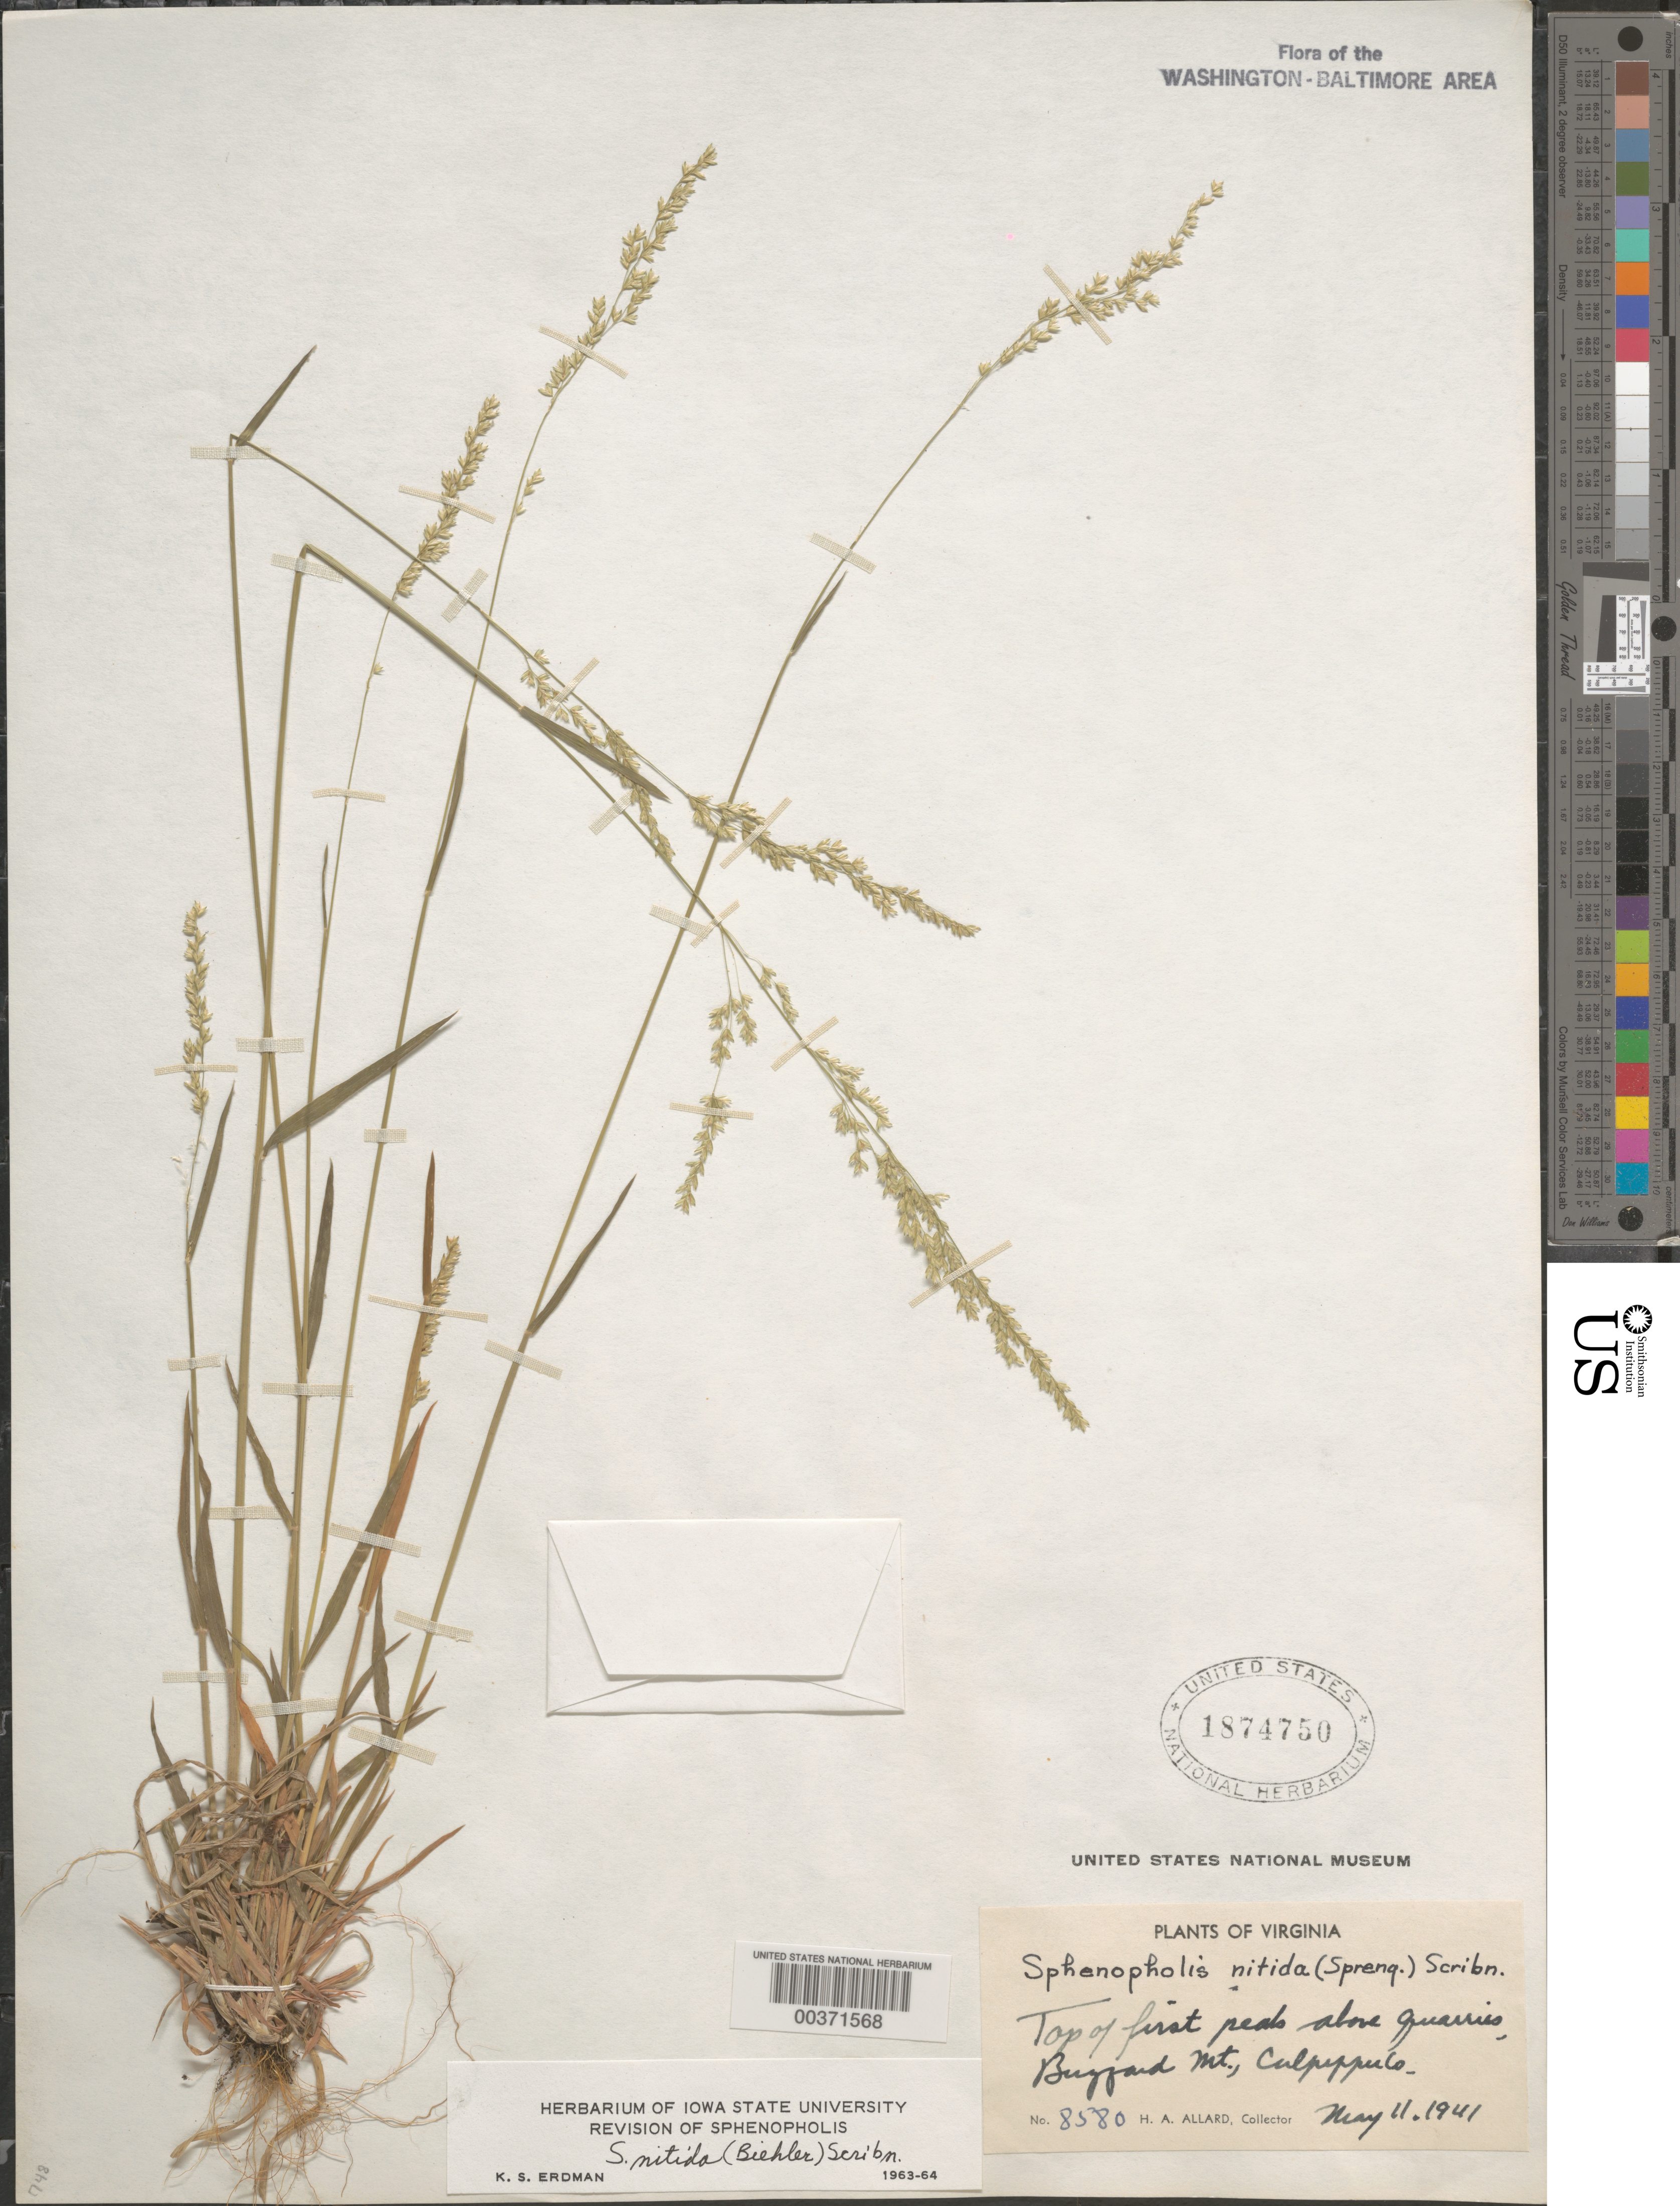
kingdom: Plantae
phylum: Tracheophyta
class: Liliopsida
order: Poales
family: Poaceae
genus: Sphenopholis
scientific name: Sphenopholis nitida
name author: (Biehler) Scribn.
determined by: Erdman, K. S.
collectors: H. A. Allard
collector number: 8580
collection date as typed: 11 May 1941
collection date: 1941-05-11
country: United States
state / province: Virginia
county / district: Culpeper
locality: Top of First Peak above quarries, Buzzard Mt.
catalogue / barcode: US 1874750